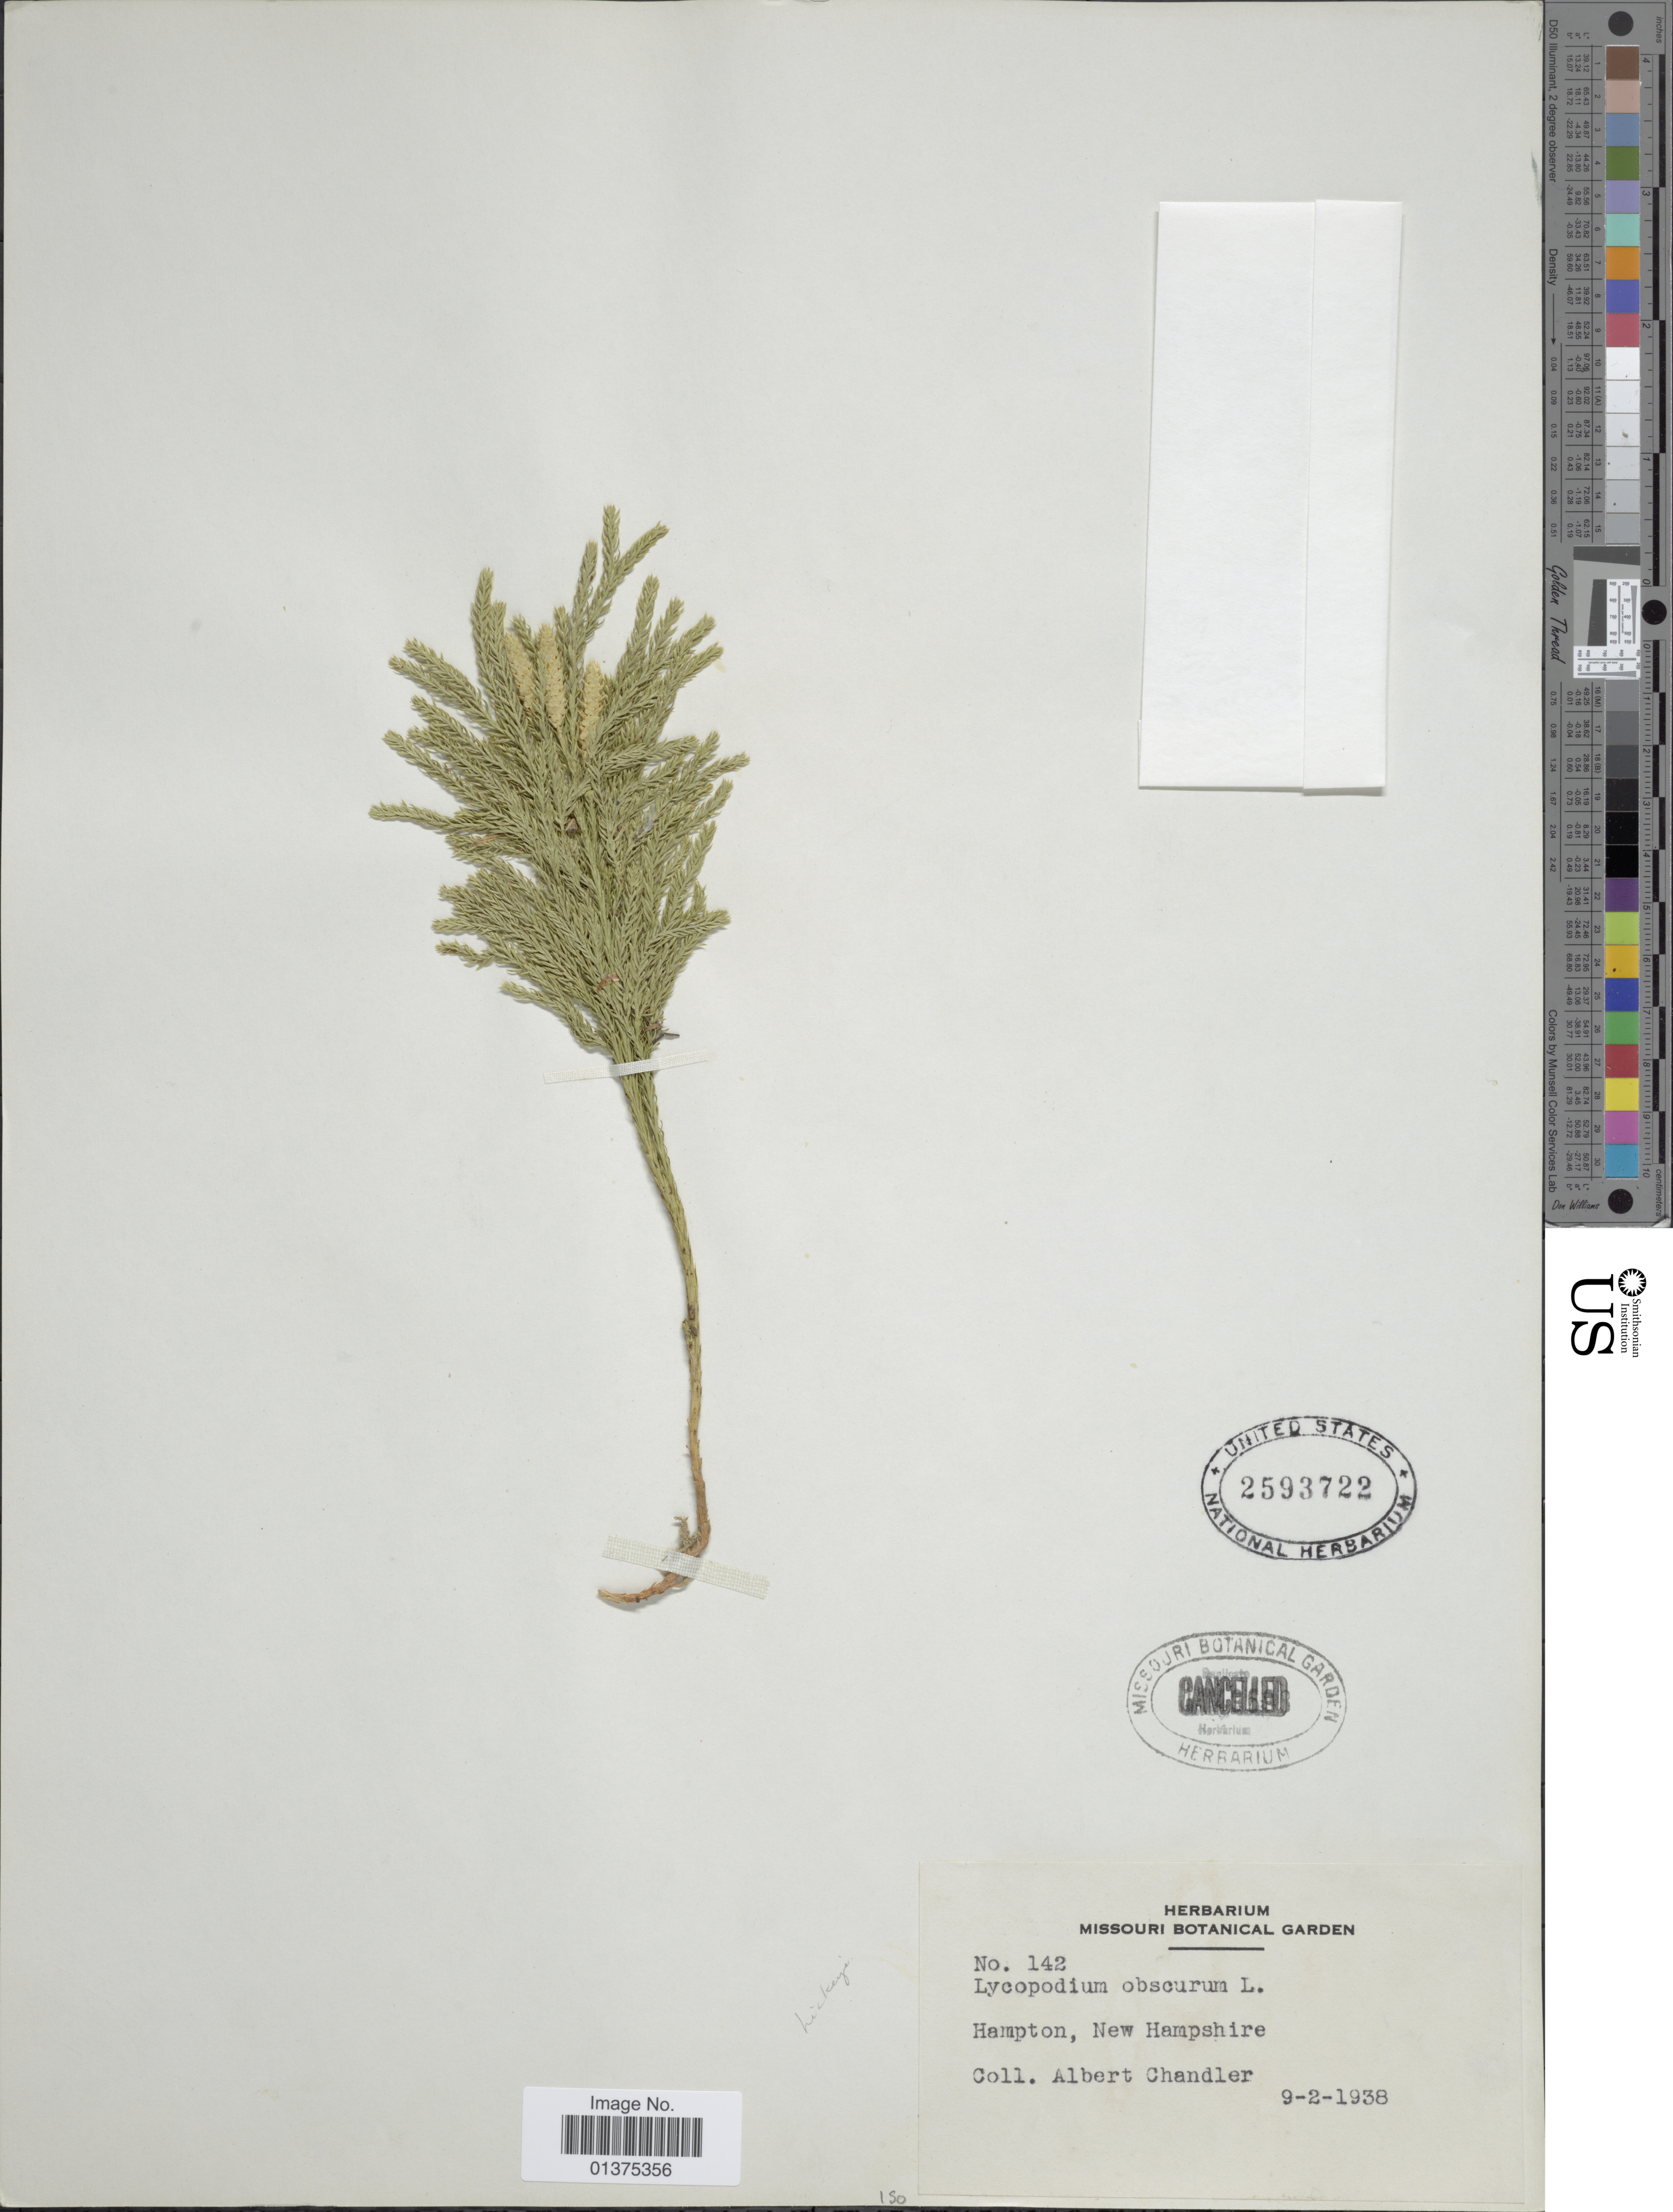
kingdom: Plantae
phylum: Tracheophyta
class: Lycopodiopsida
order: Lycopodiales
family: Lycopodiaceae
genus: Dendrolycopodium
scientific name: Dendrolycopodium hickeyi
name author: (W.H. Wagner et al.) A. Haines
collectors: A. Chandler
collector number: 142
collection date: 1938-02-09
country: United States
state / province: New Hampshire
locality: Hampton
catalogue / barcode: US 2593722